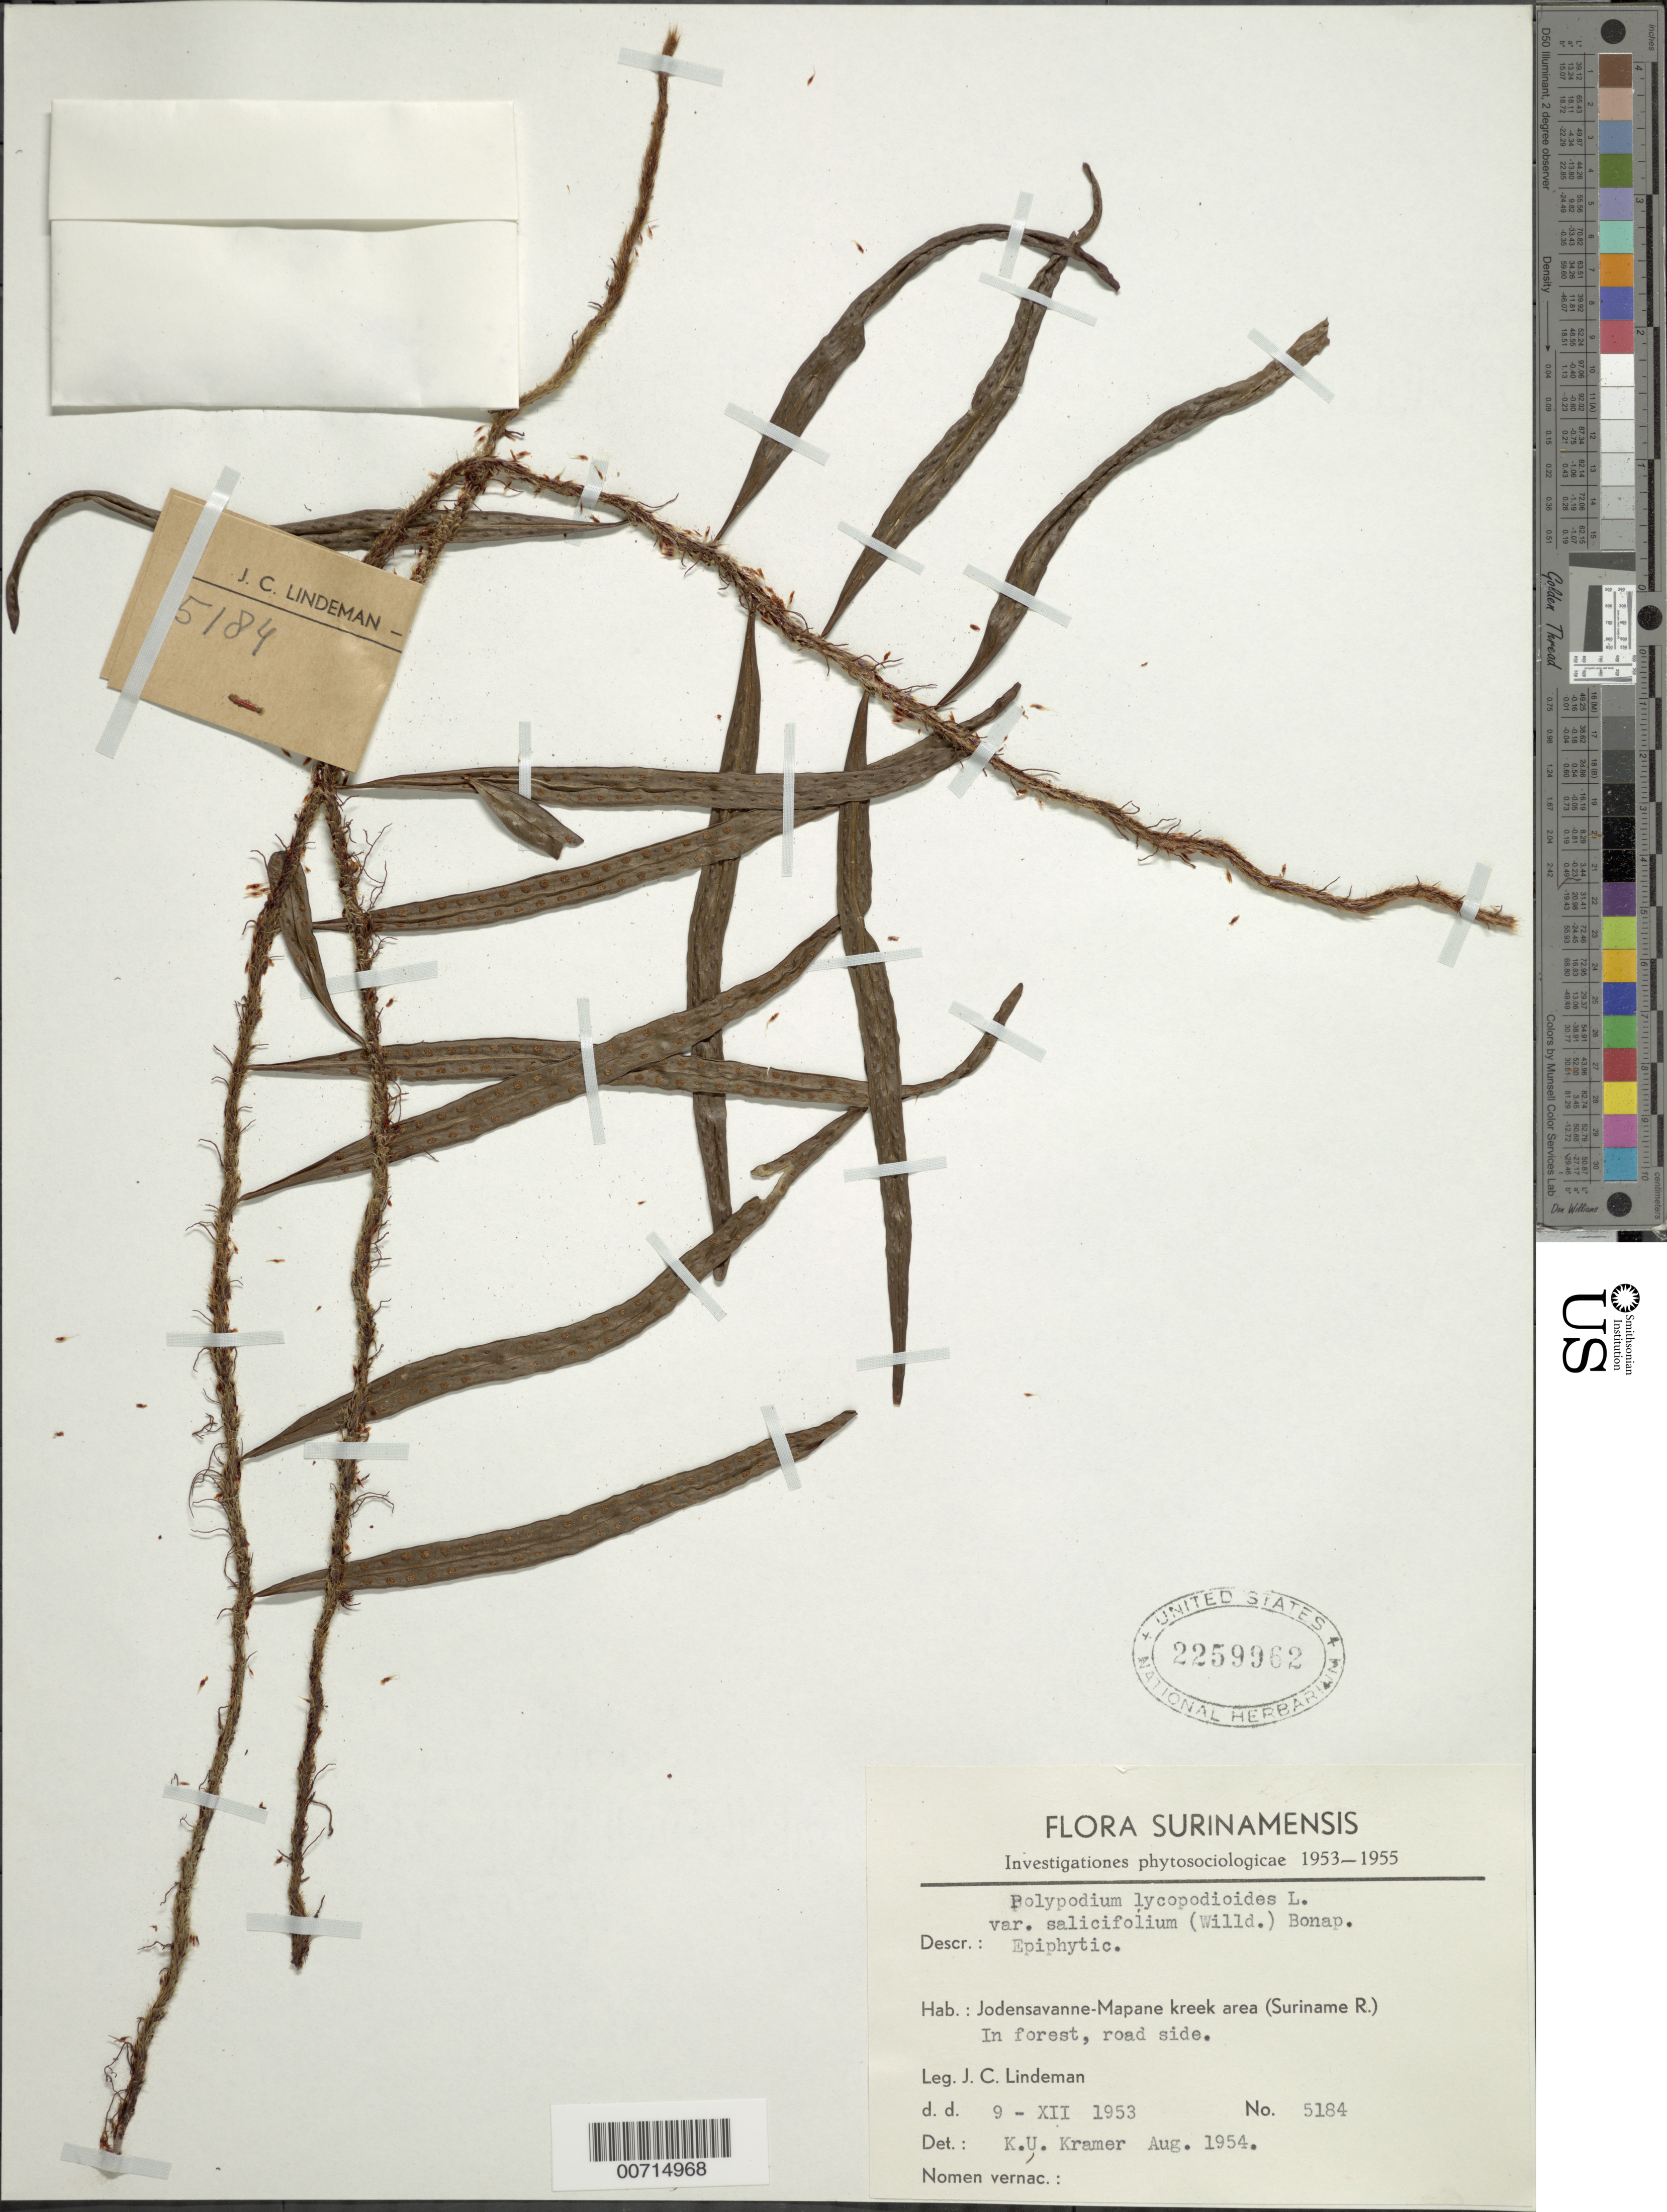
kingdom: Plantae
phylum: Tracheophyta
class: Polypodiopsida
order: Polypodiales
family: Polypodiaceae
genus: Microgramma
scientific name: Microgramma lycopodioides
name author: (L.) Copel.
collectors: J. C. Lindeman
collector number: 5184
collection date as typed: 9-Dec-53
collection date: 1953-12-09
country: Suriname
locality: Jodensavanne-Mapane kreek area (Suriname River)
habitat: Forest, roadside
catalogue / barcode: US 2259962